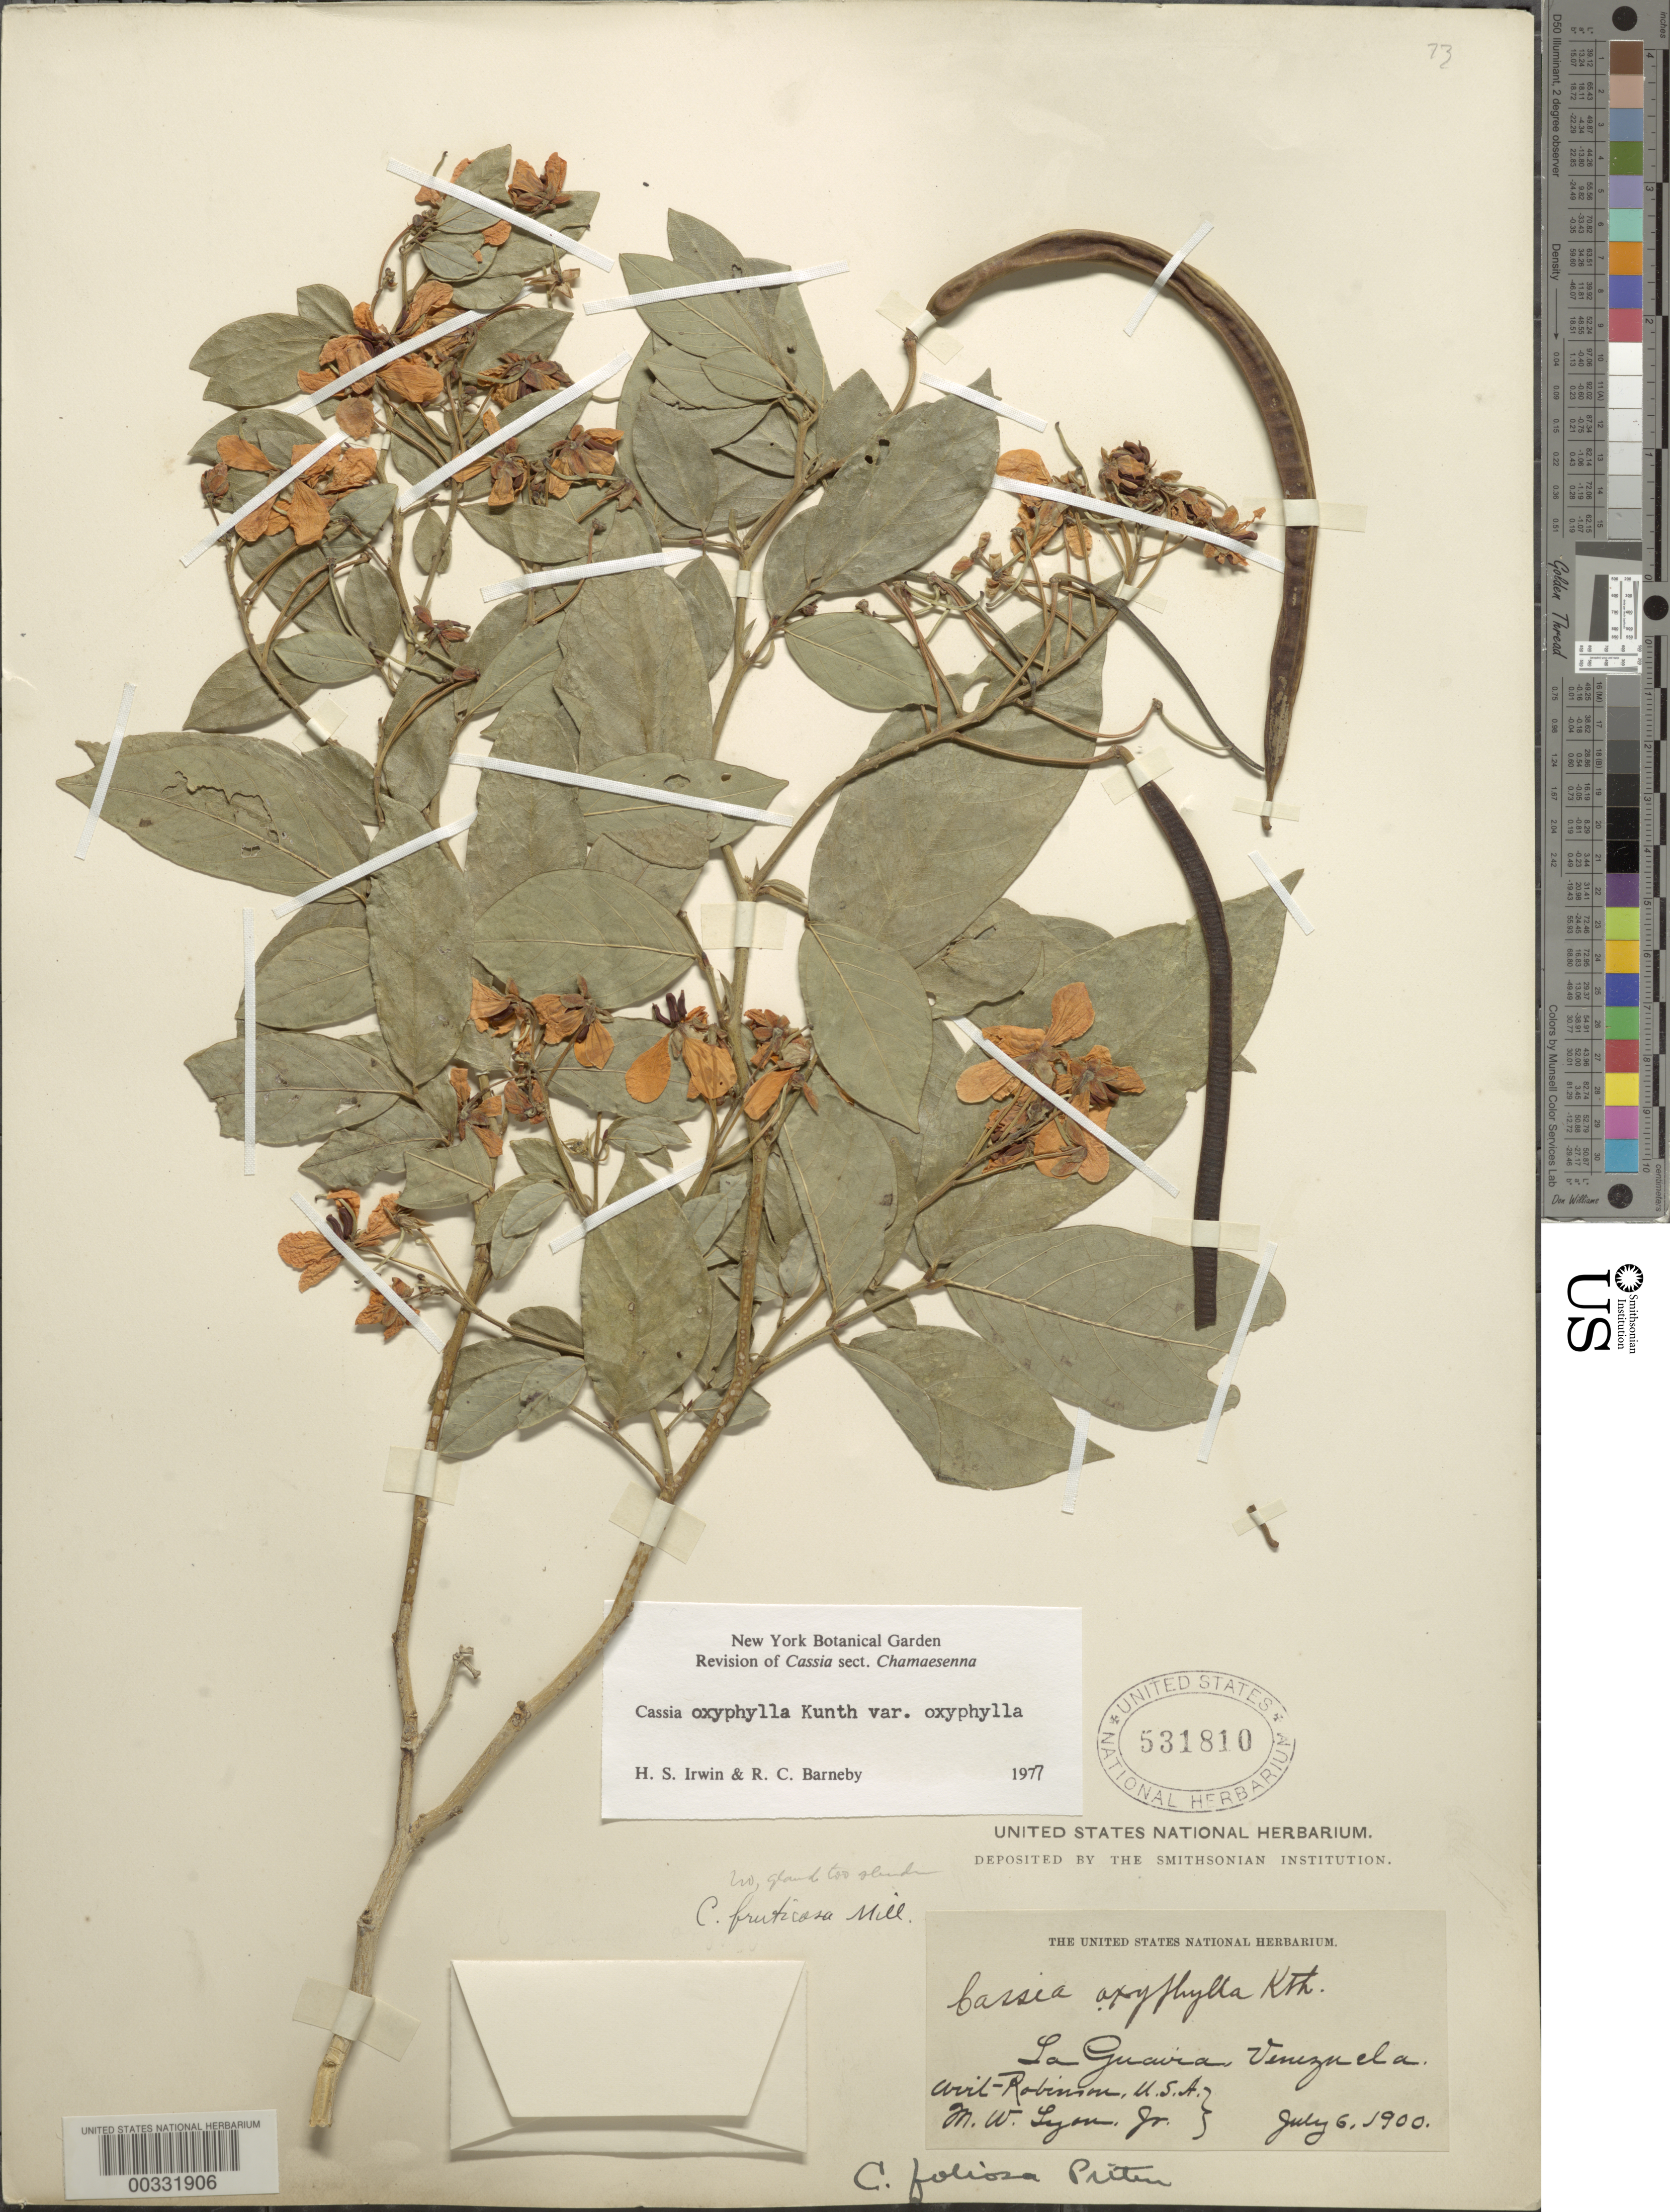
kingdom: Plantae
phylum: Tracheophyta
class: Magnoliopsida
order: Fabales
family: Fabaceae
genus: Senna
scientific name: Senna oxyphylla var. oxyphylla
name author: (Kunth) H.S. Irwin & Barneby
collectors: W. Robinson & M. W. Lyon Jr.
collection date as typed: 06 Jul 1900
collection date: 1900-07-06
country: Venezuela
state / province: Vargas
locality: La guaira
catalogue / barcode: US 531810